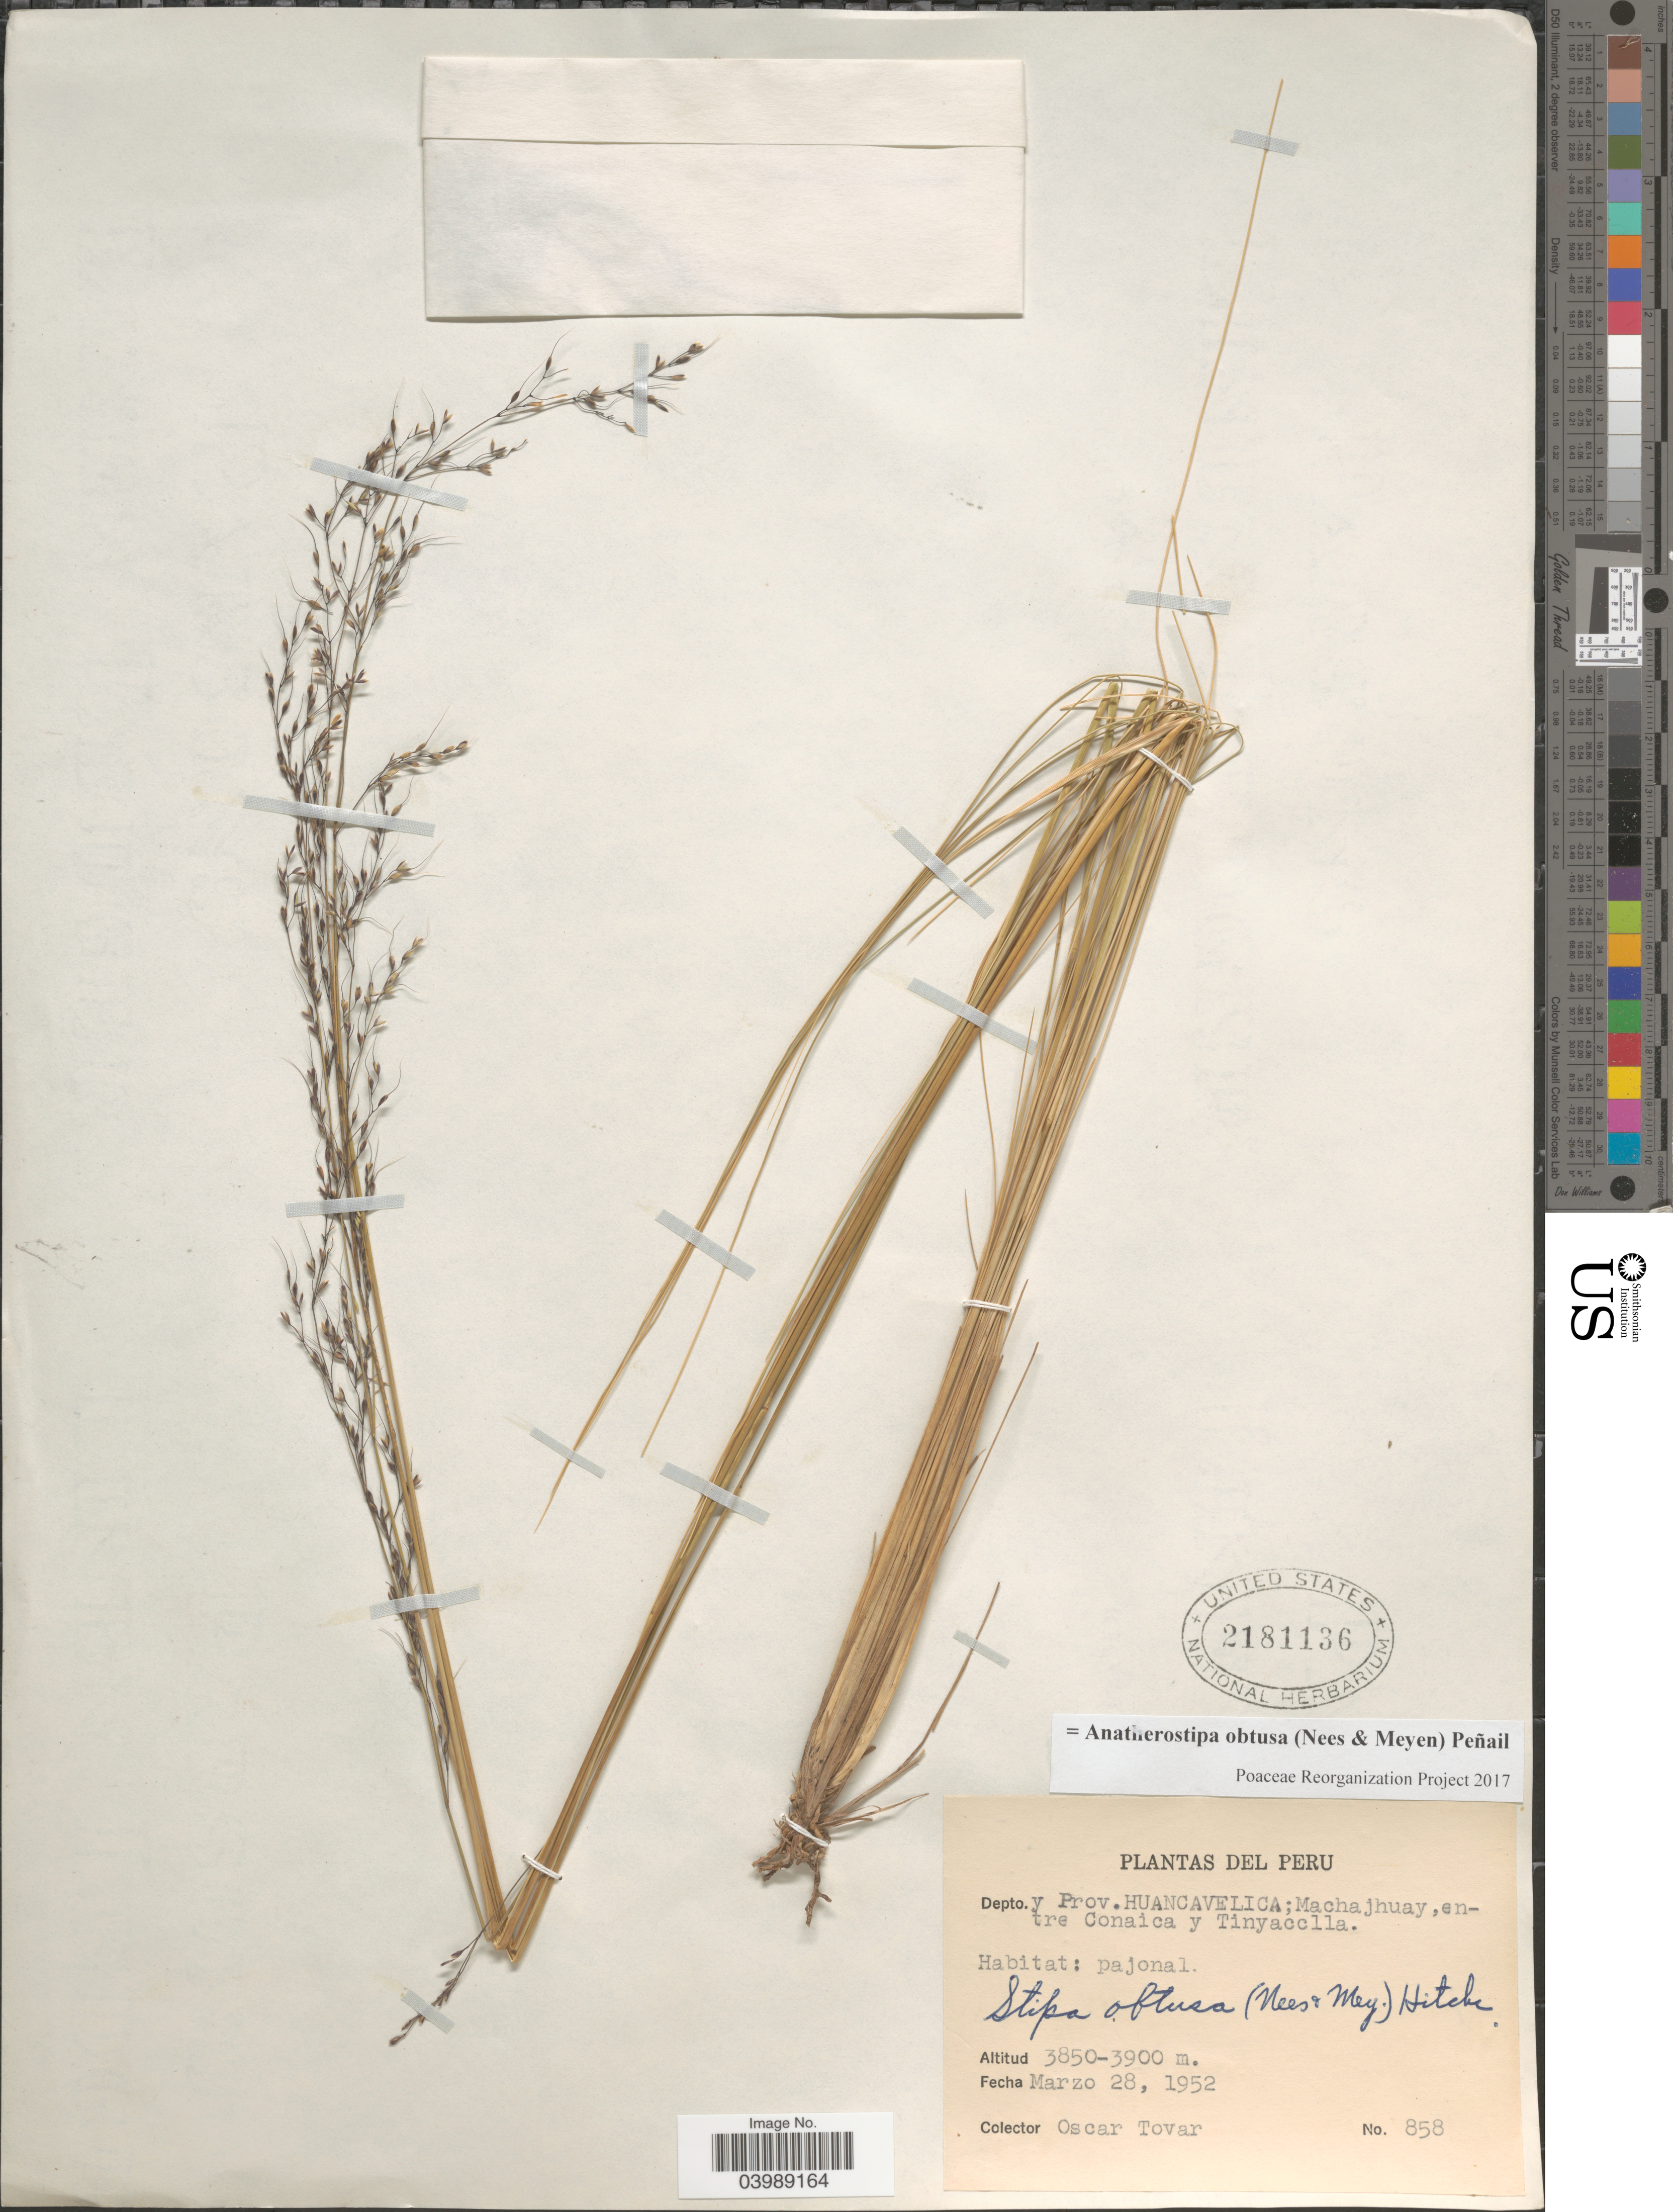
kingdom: Plantae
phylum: Tracheophyta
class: Liliopsida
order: Poales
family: Poaceae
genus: Anatherostipa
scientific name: Anatherostipa obtusa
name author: (Nees & Meyen) Peñailillo B.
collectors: Ó. Tovar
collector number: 858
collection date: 1952-03-28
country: Peru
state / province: Huancavelica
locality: Depto. y Prov. Huancavelica; Machajhuay, entre Conaica y Tinyacclla.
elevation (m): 3850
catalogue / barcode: US 2181136